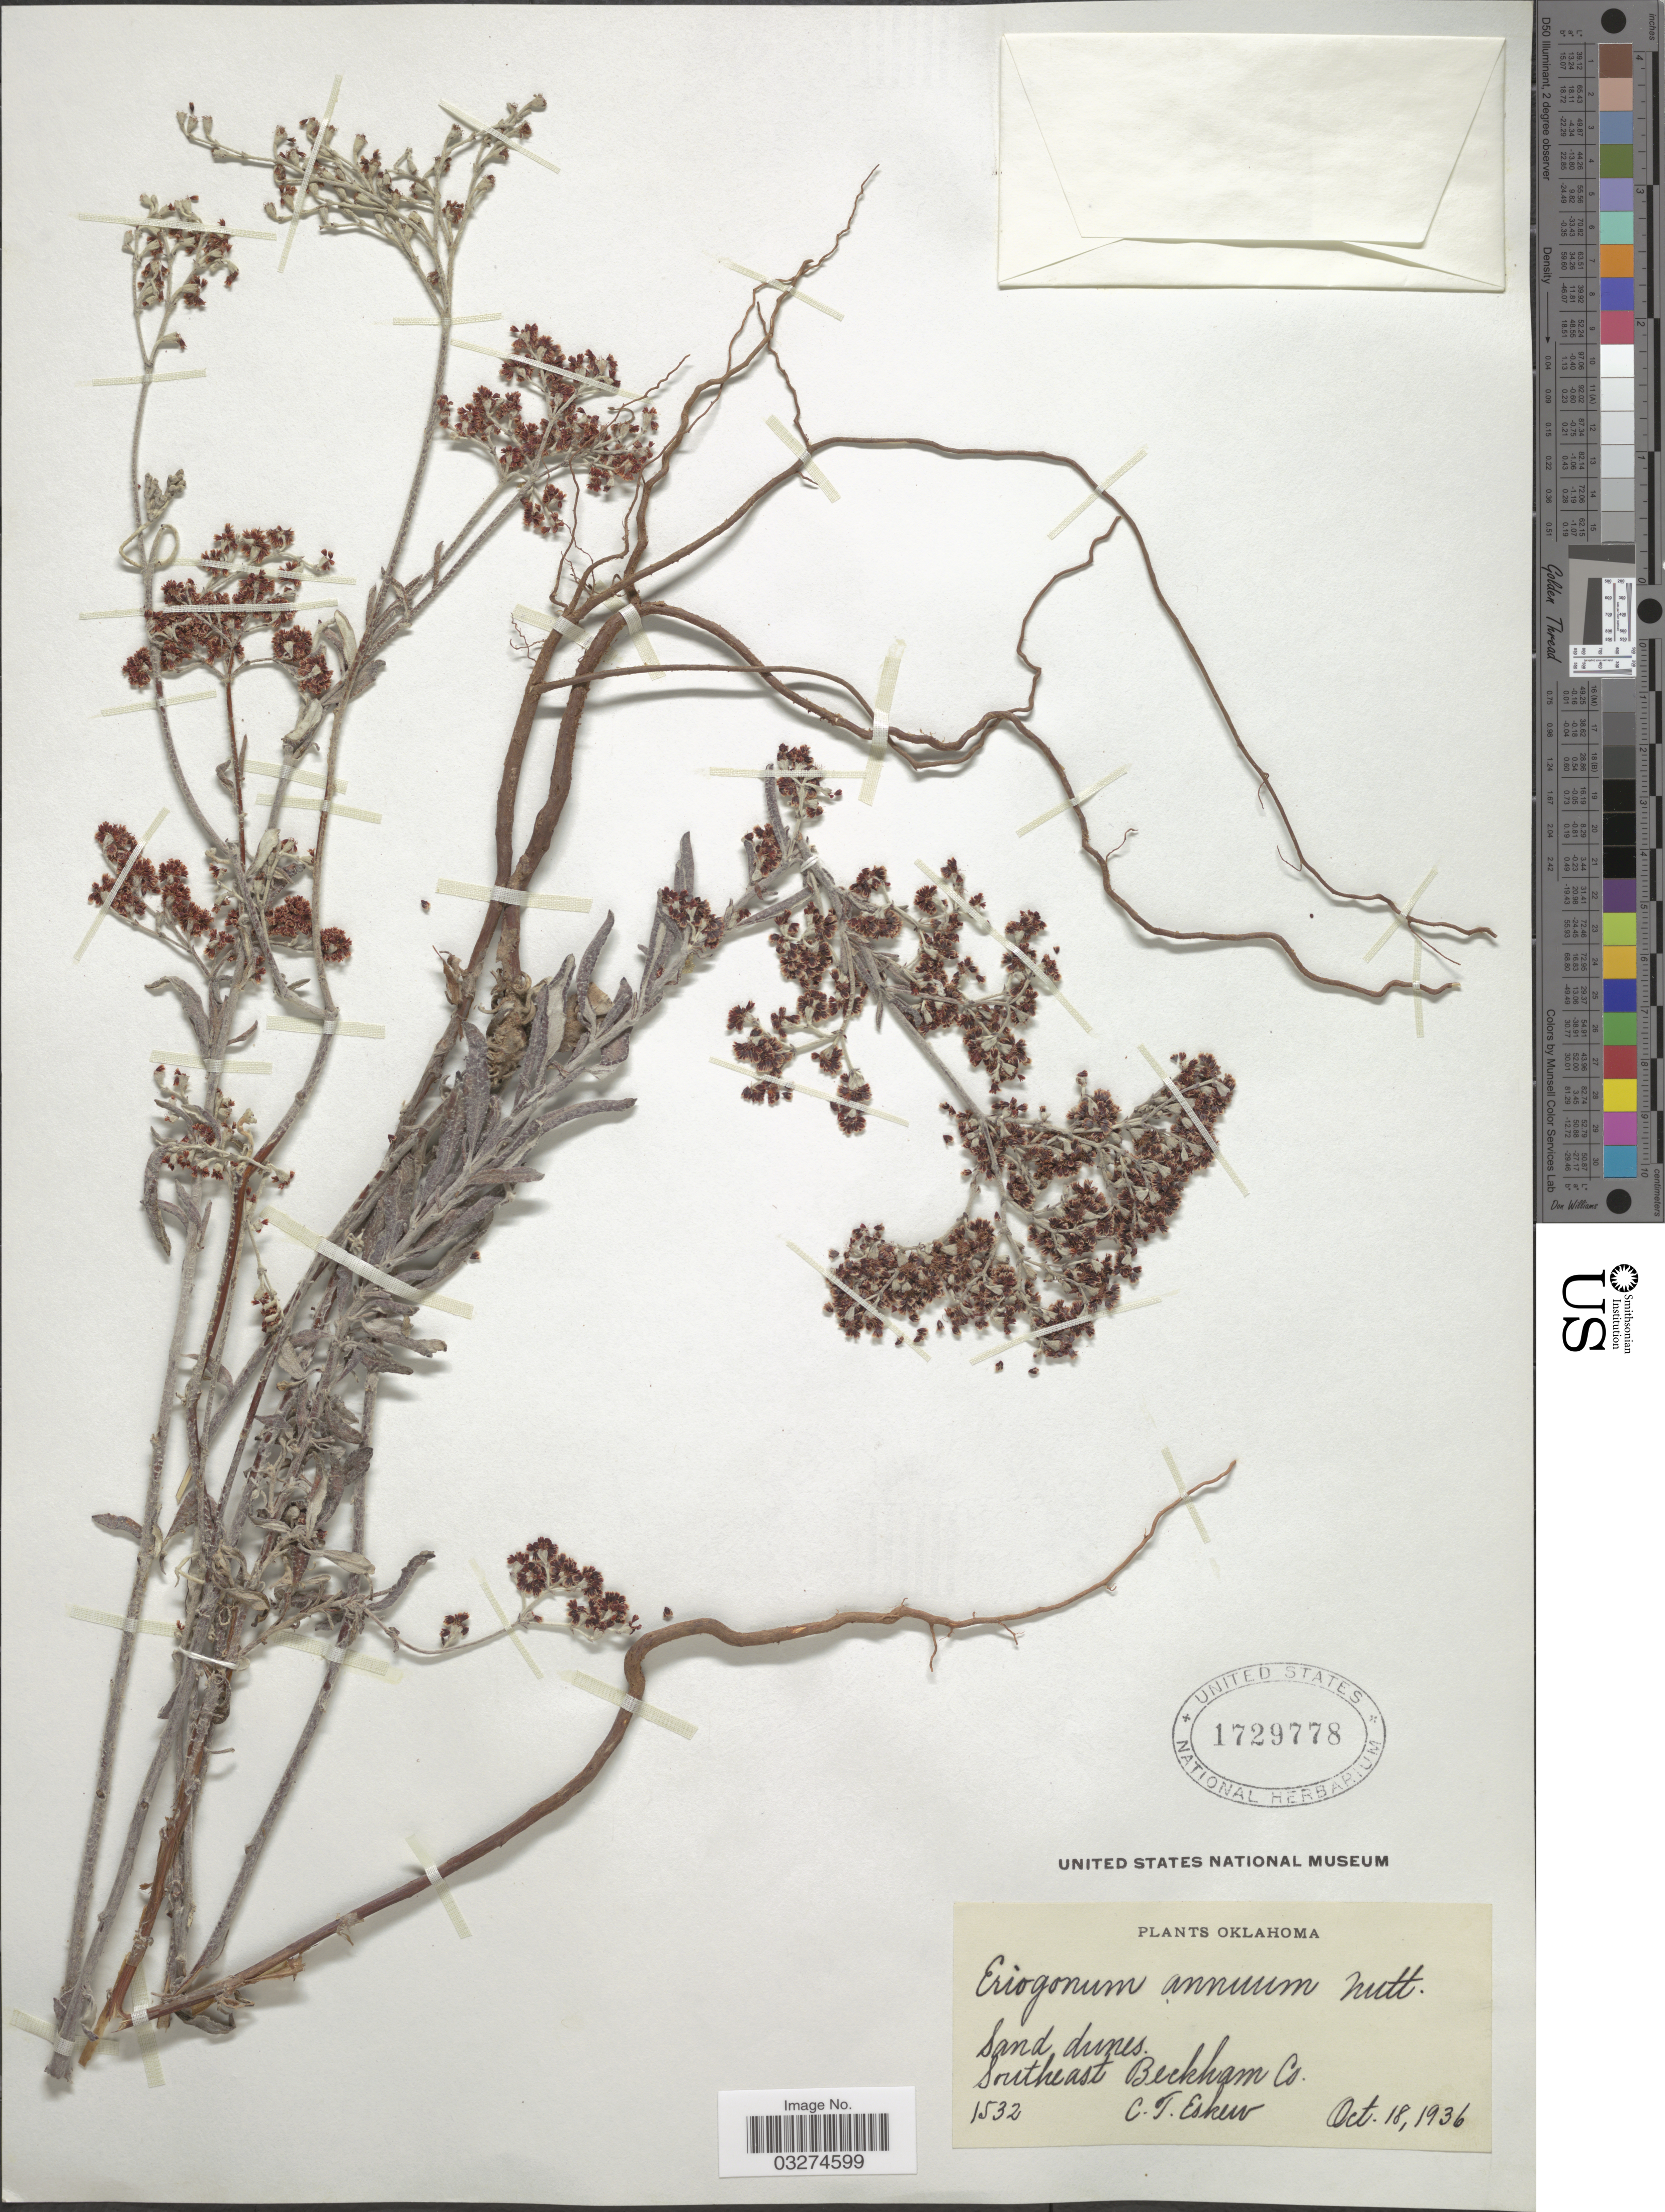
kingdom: Plantae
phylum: Tracheophyta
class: Magnoliopsida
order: Caryophyllales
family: Polygonaceae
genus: Eriogonum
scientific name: Eriogonum annuum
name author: Nutt.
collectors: C. Eskers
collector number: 1532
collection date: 1936-10-18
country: United States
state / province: Oklahoma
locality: Southeast Beckham Co.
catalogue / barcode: US 1729778